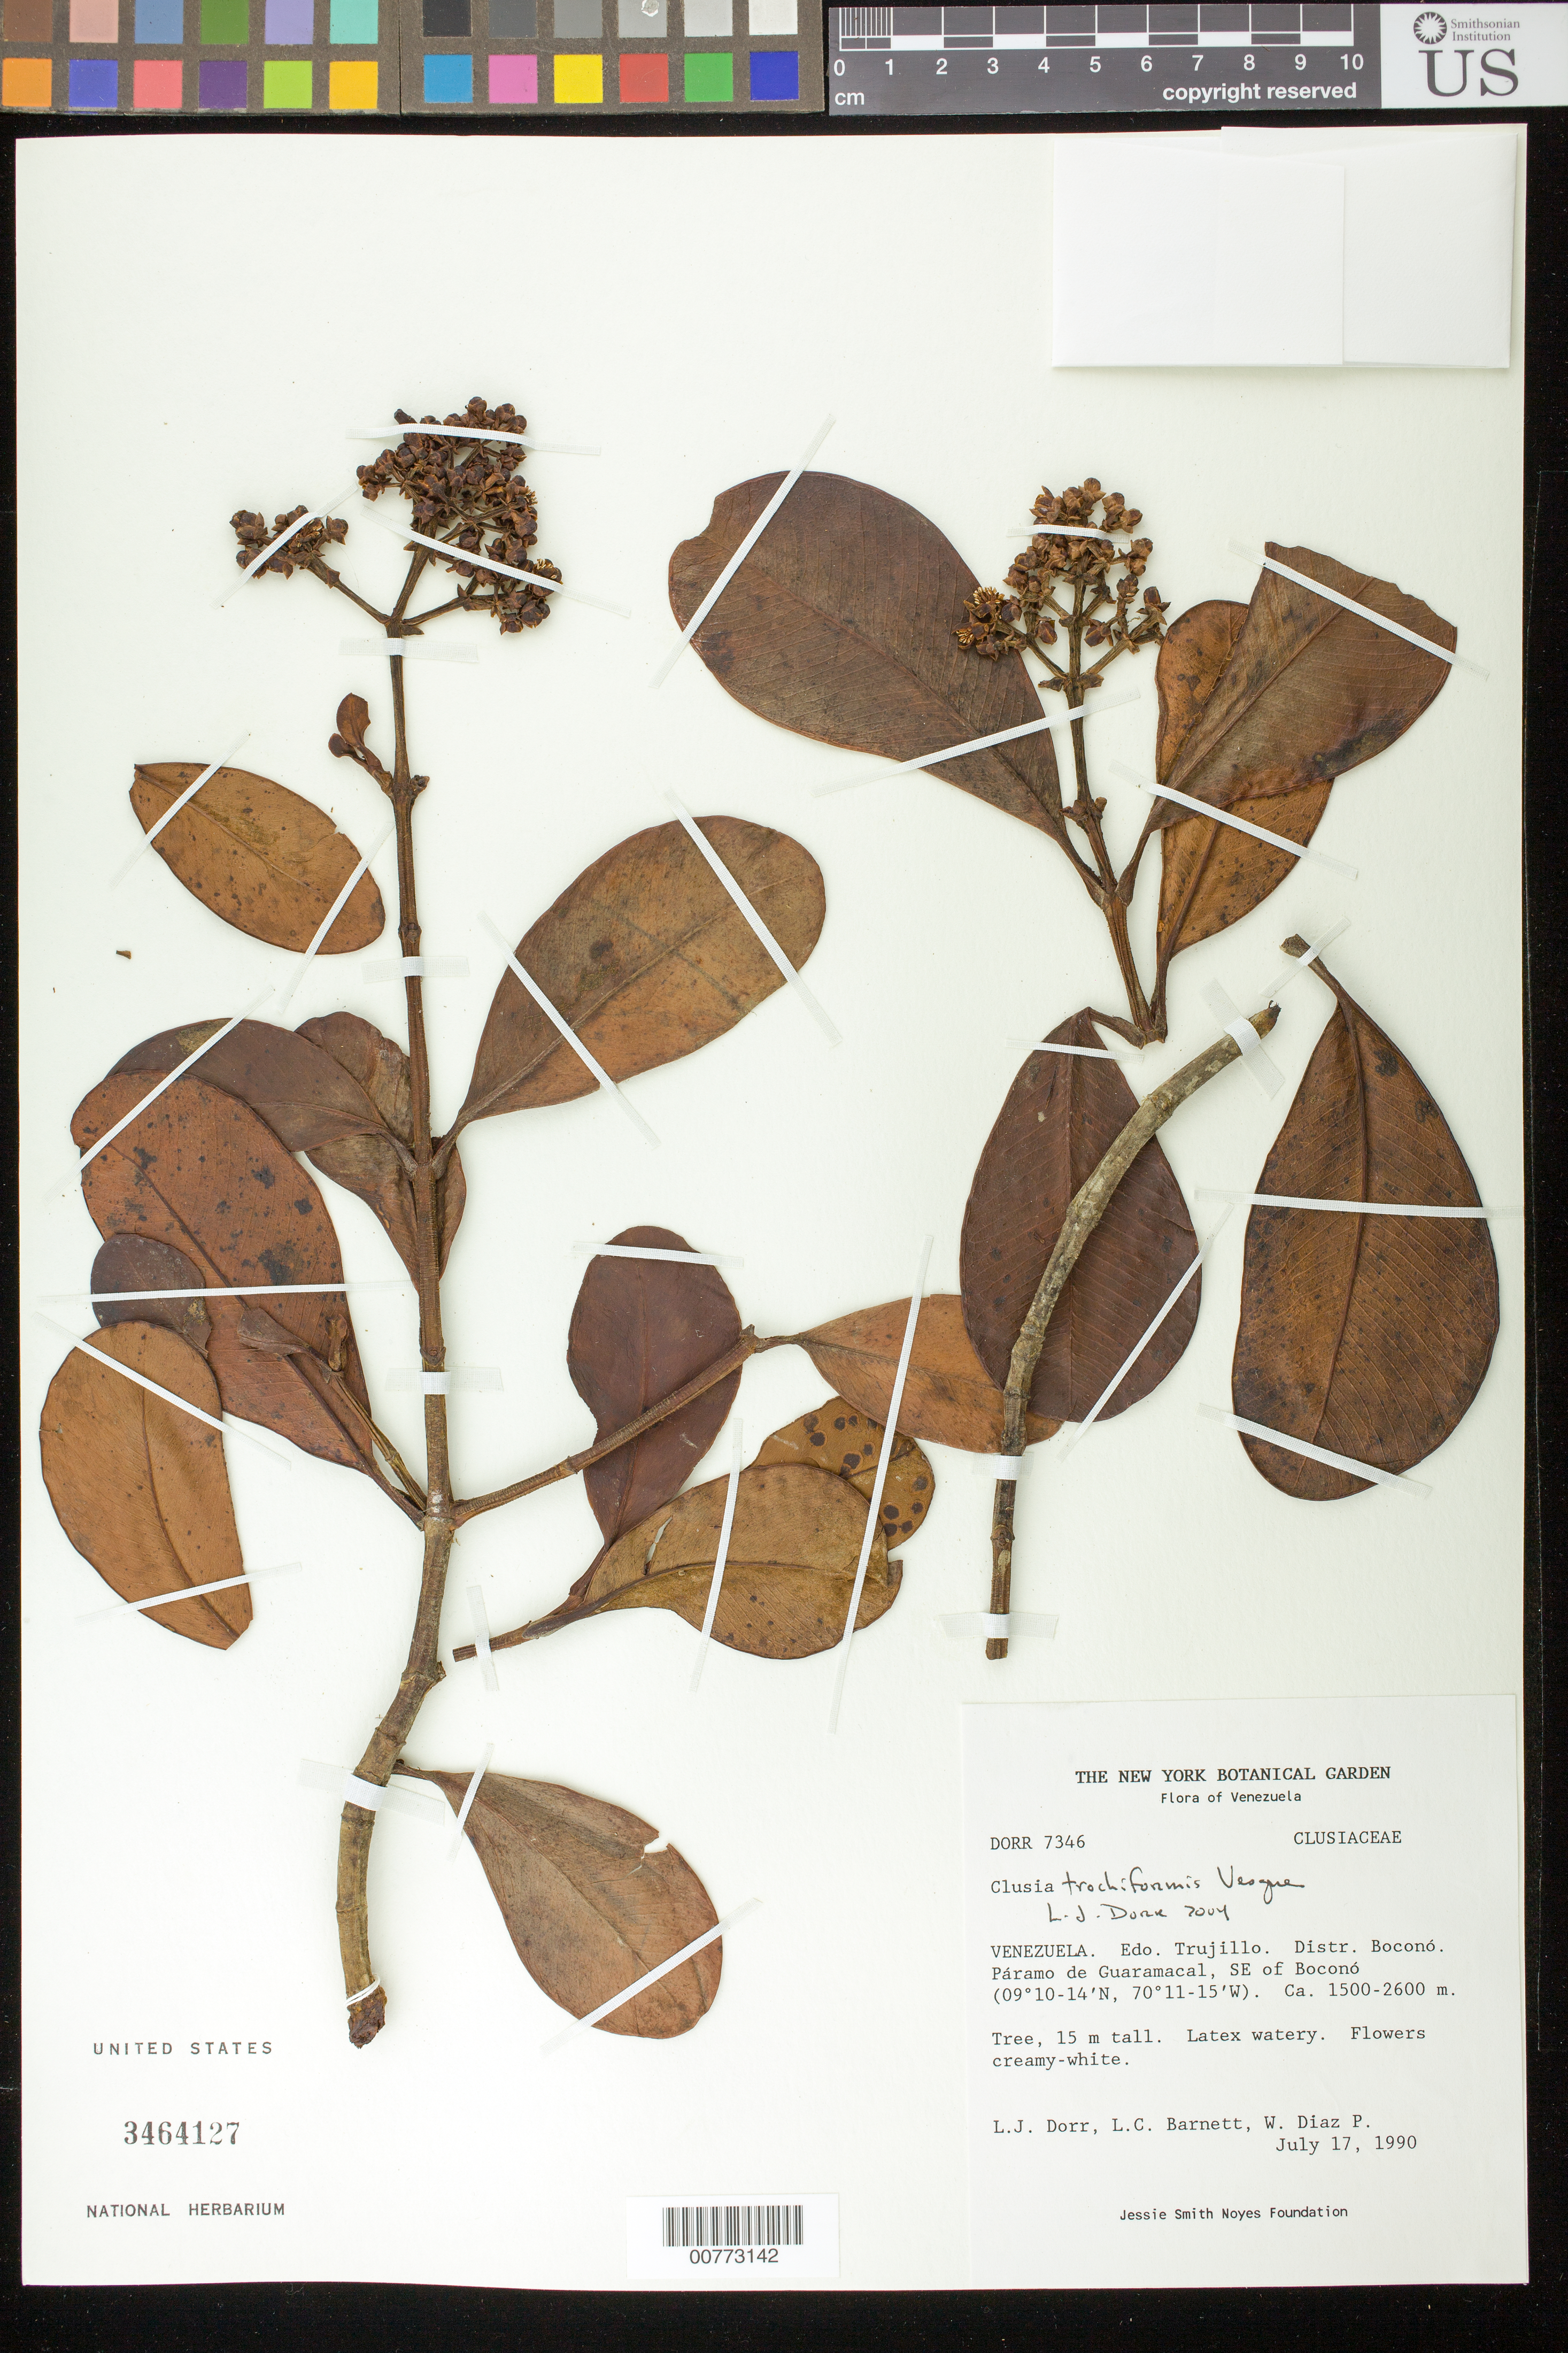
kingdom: Plantae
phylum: Tracheophyta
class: Magnoliopsida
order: Malpighiales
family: Clusiaceae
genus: Clusia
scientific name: Clusia trochiformis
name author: Vesque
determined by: Dorr, L. J., (BOT), Smithsonian Institution - National Museum of Natural History (UNITED STATES)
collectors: L. J. Dorr, L. C. Barnett & W. Díaz P.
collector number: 7346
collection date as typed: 17 Jul 1990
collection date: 1990-07-17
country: Venezuela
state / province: Trujillo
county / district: Boconó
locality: Páramo de Guaramacal, SE of Boconó.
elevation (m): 1500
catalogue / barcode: US 3464127